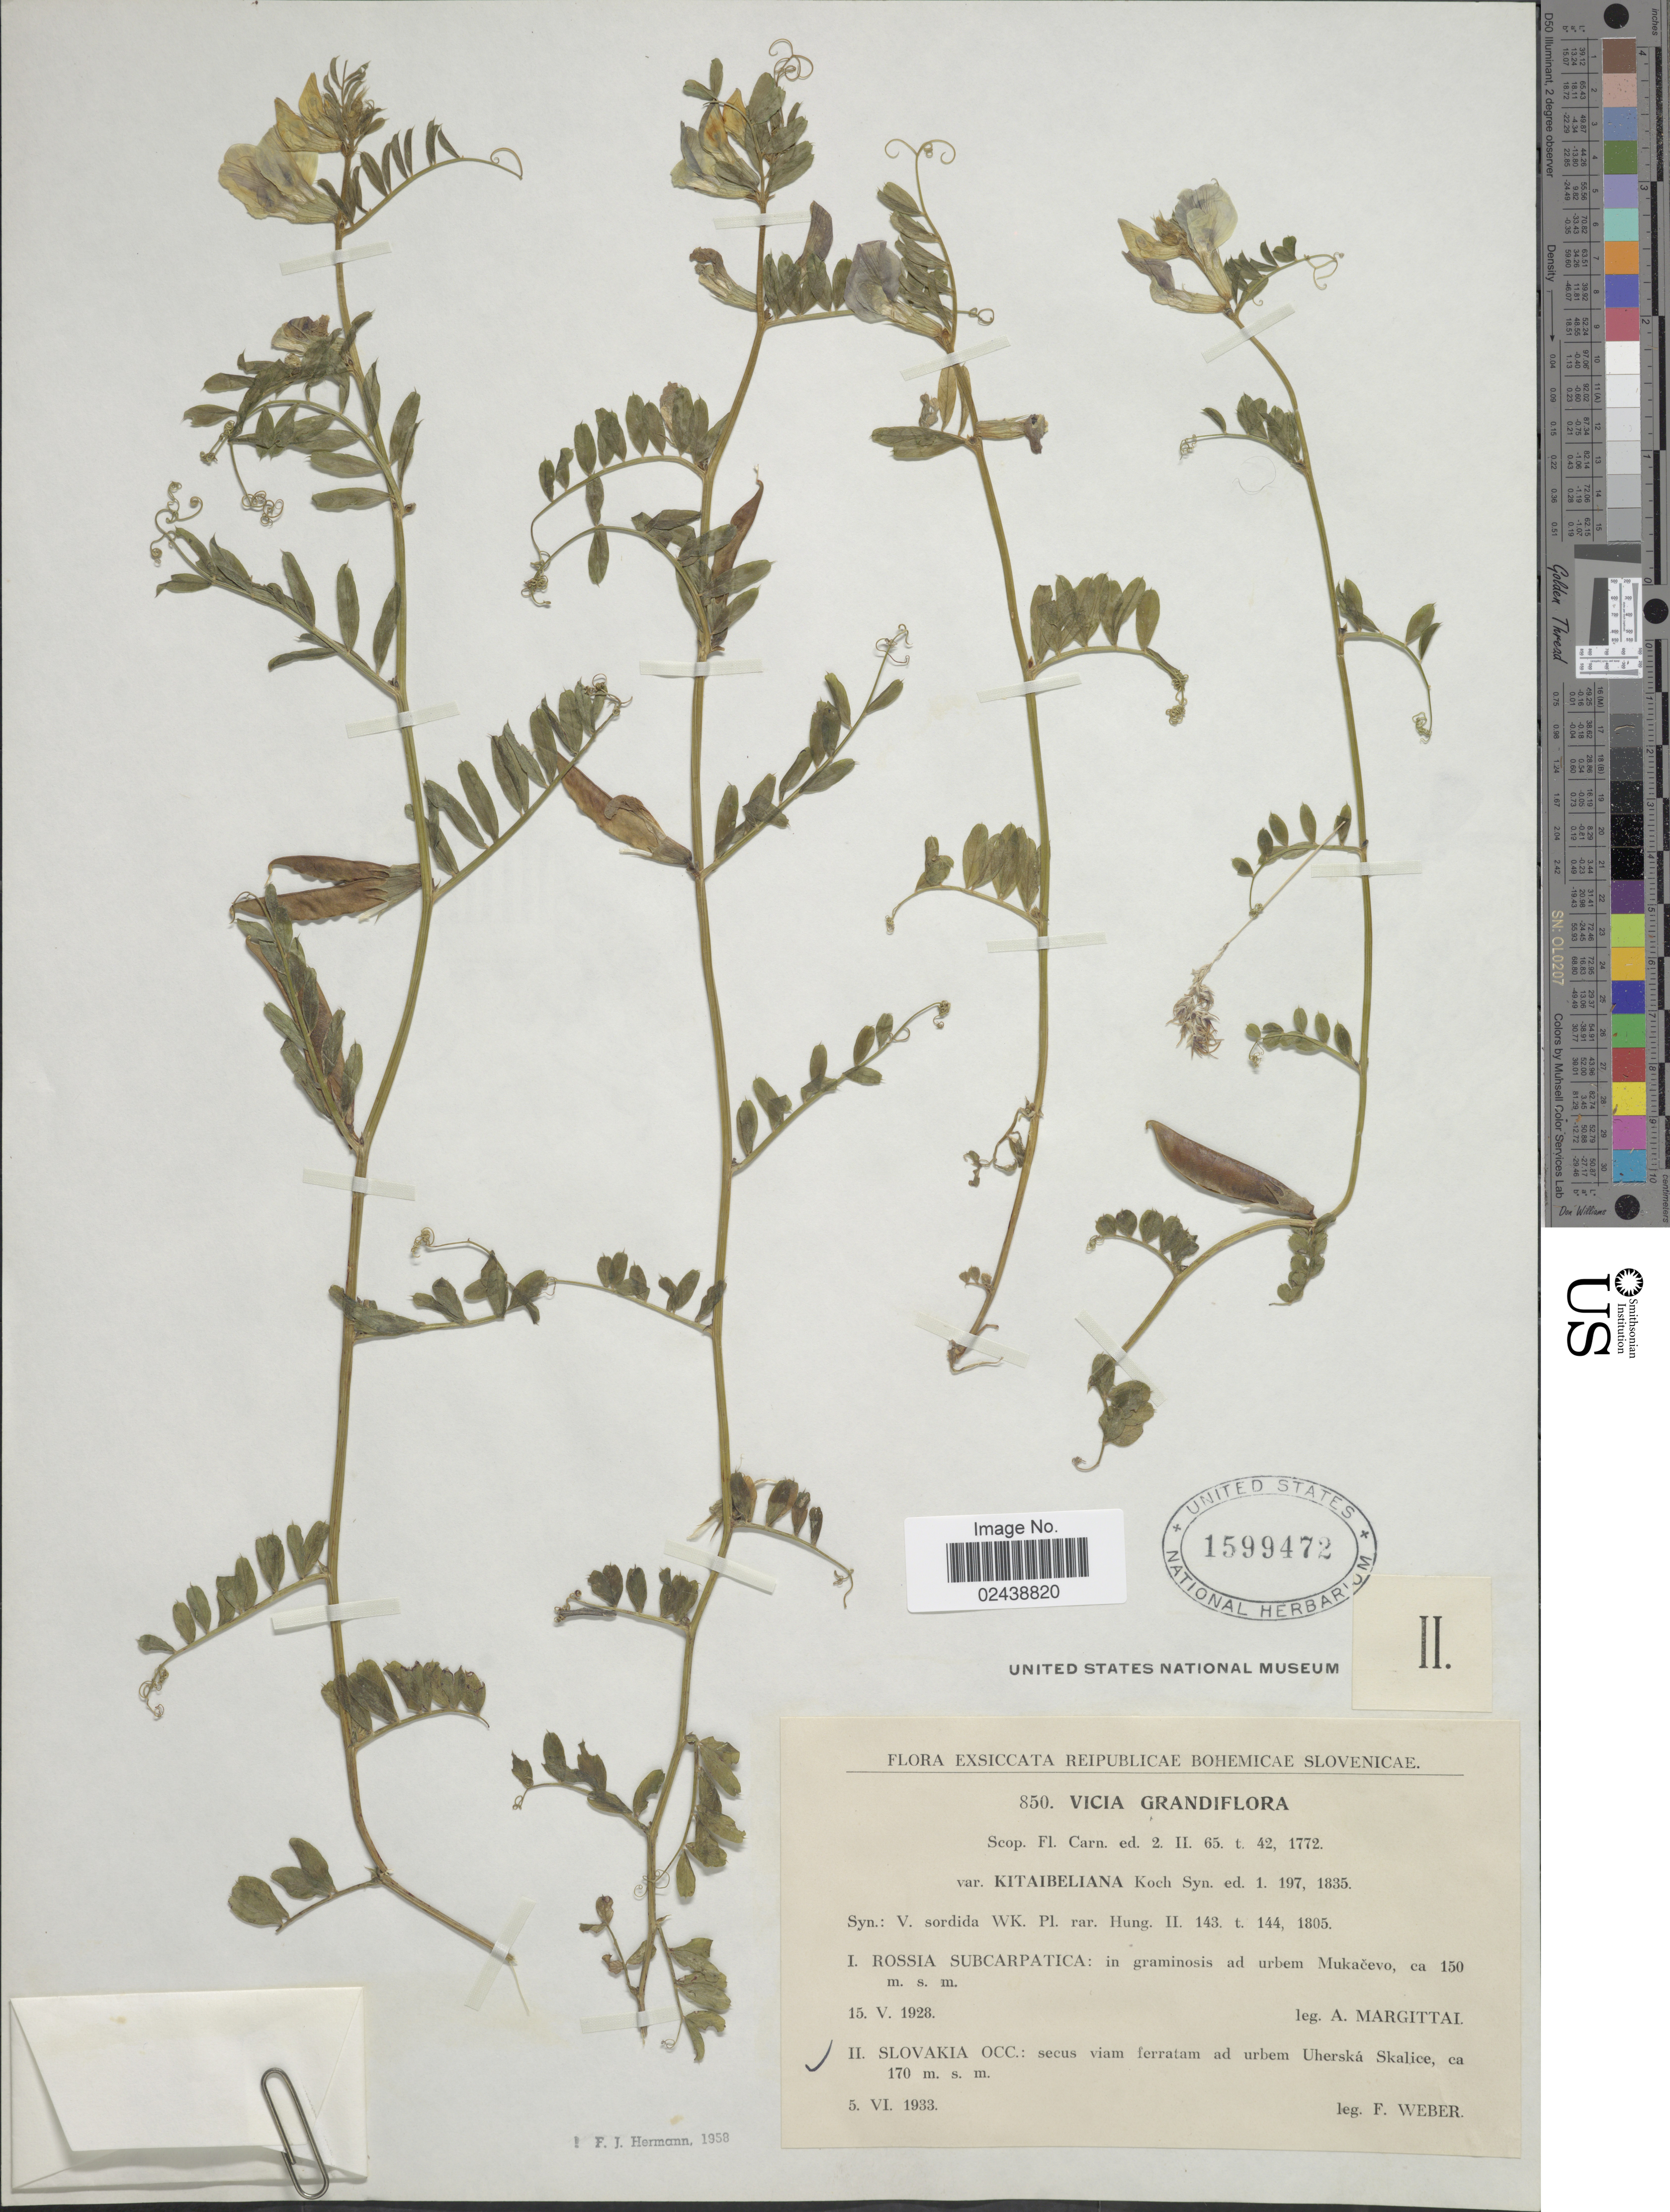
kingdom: Plantae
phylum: Tracheophyta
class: Magnoliopsida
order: Fabales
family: Fabaceae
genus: Vicia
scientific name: Vicia grandiflora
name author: Scop.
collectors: F. Weber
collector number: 850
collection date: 1933-06-05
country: Slovakia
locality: Slovakia Occ.: secus viam ferratam ad urbem Uherska Skalice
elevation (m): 170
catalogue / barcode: US 1599472